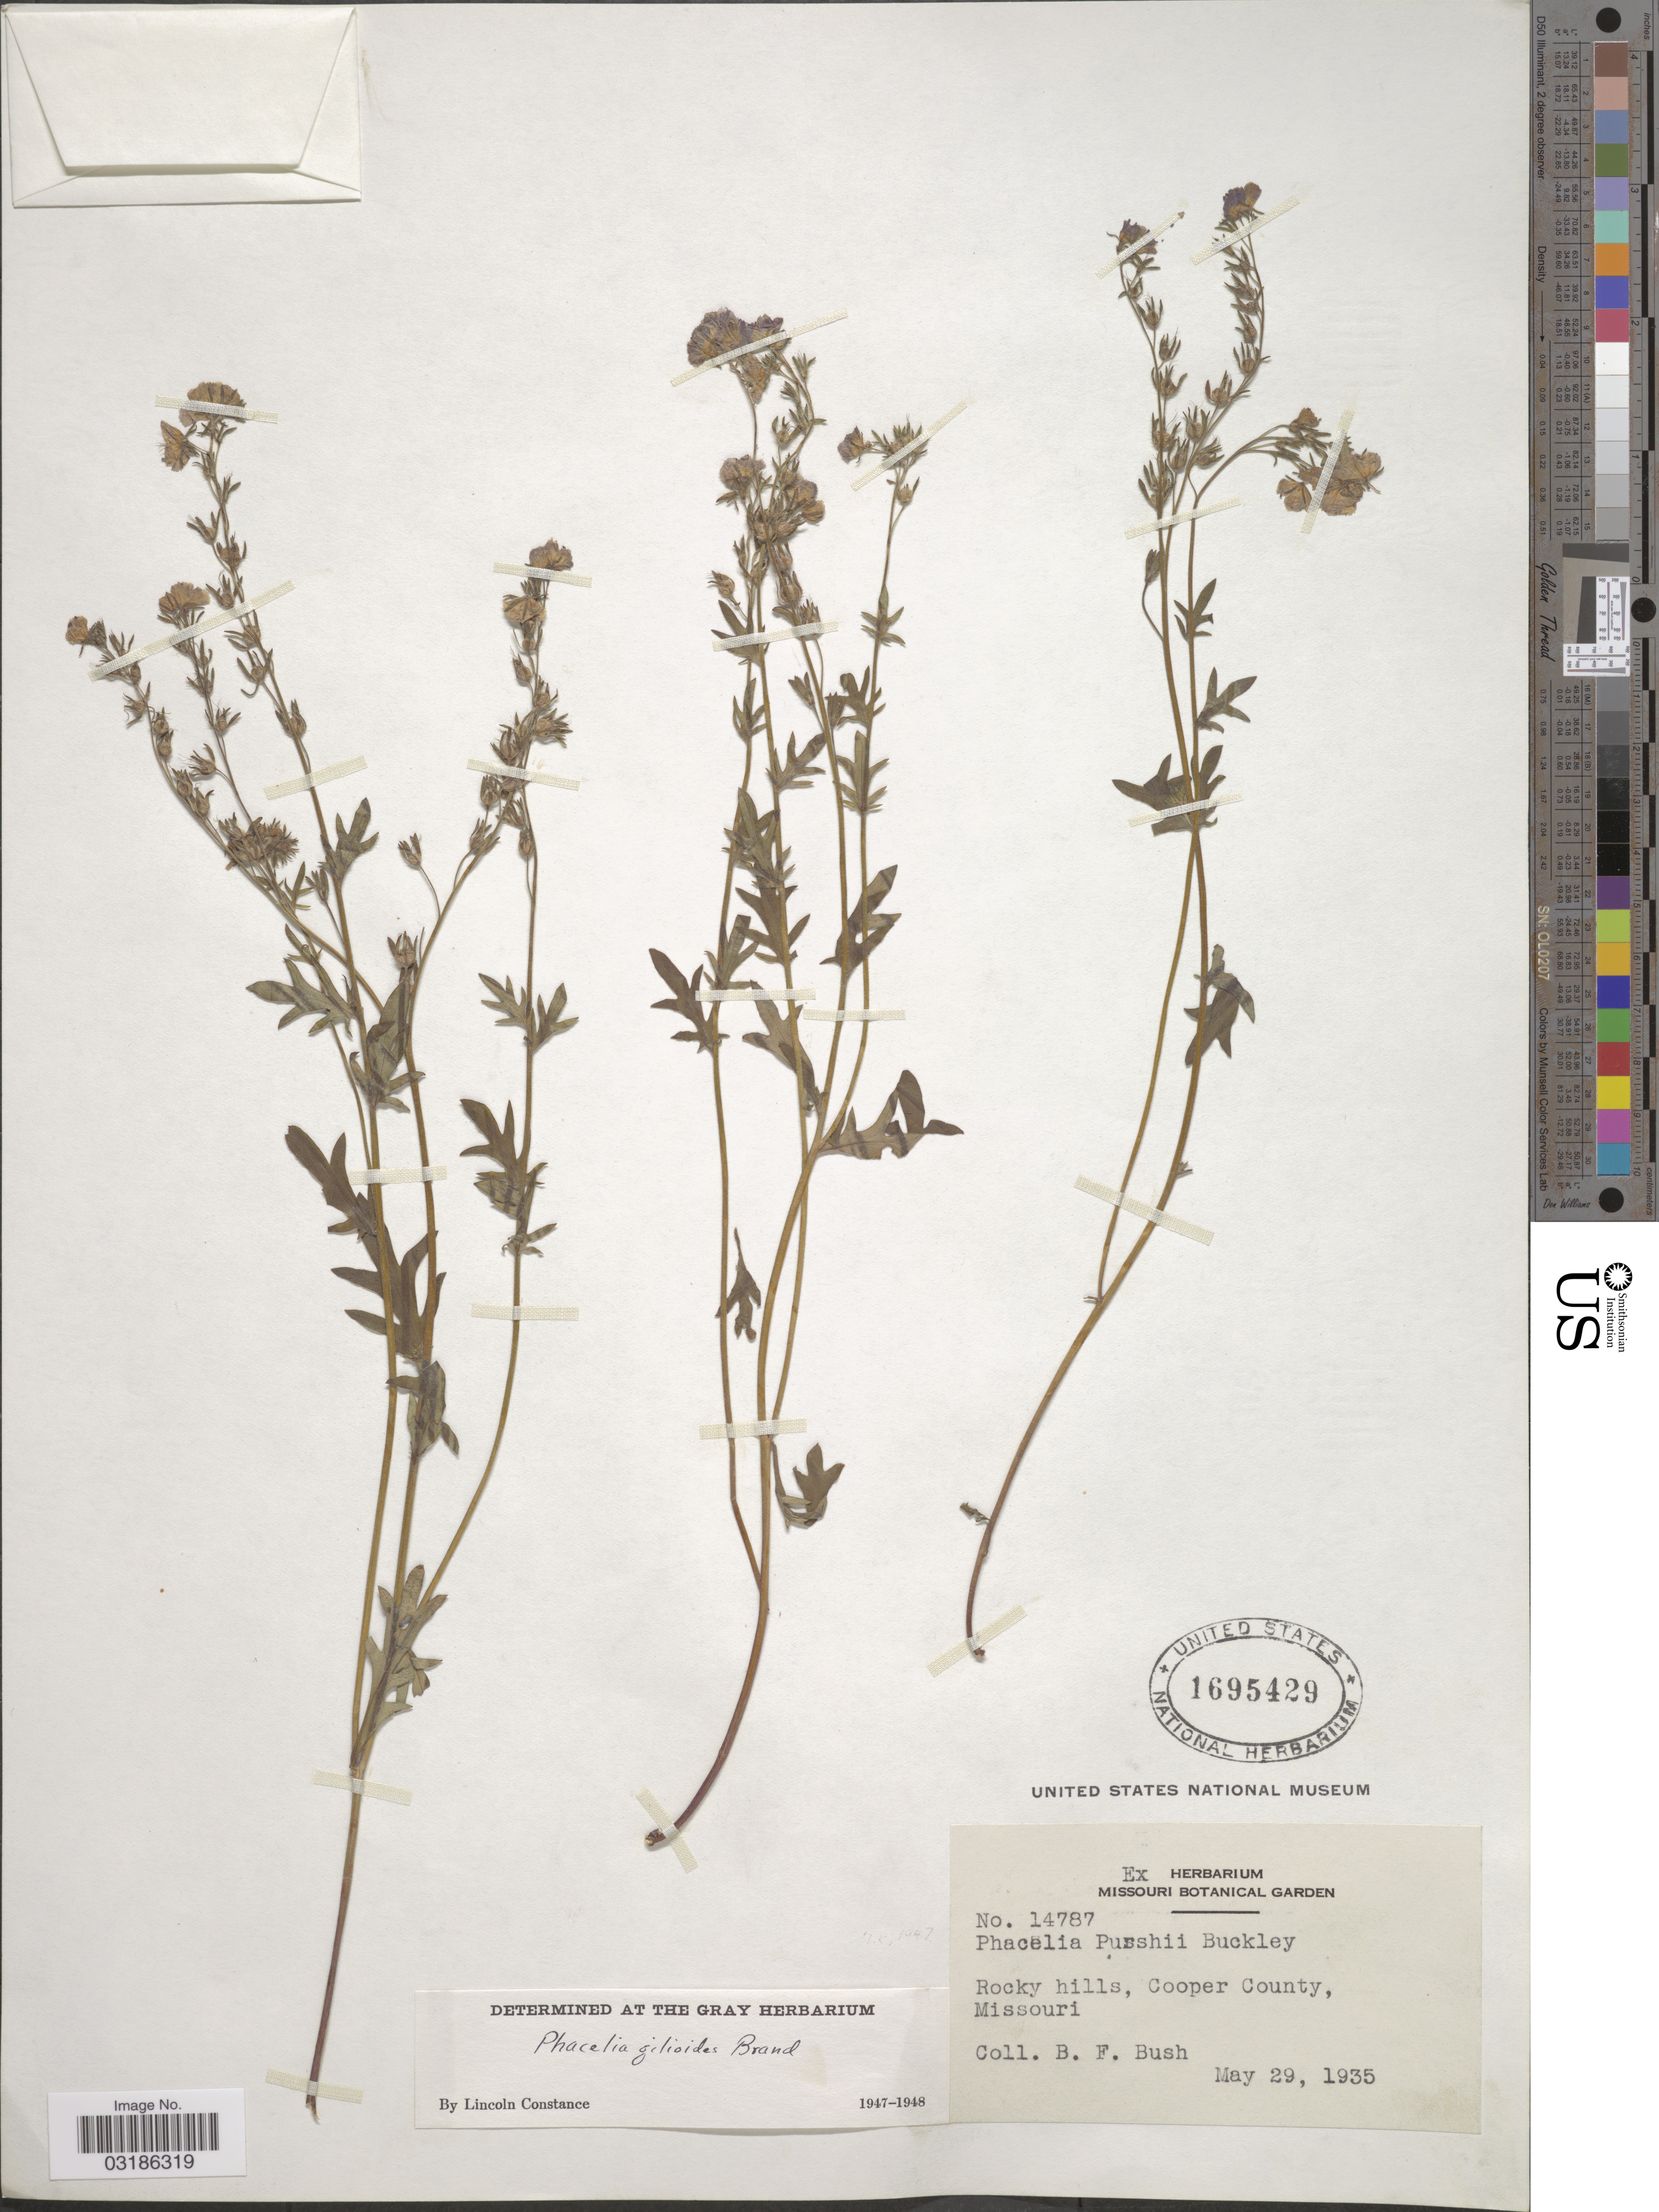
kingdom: Plantae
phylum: Tracheophyta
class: Magnoliopsida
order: Boraginales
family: Hydrophyllaceae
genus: Phacelia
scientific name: Phacelia gilioides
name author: Brand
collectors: B. F. Bush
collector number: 14787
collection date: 1935-05-29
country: United States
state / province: Missouri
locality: Rocky hills, Cooper County.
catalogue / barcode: US 1695429